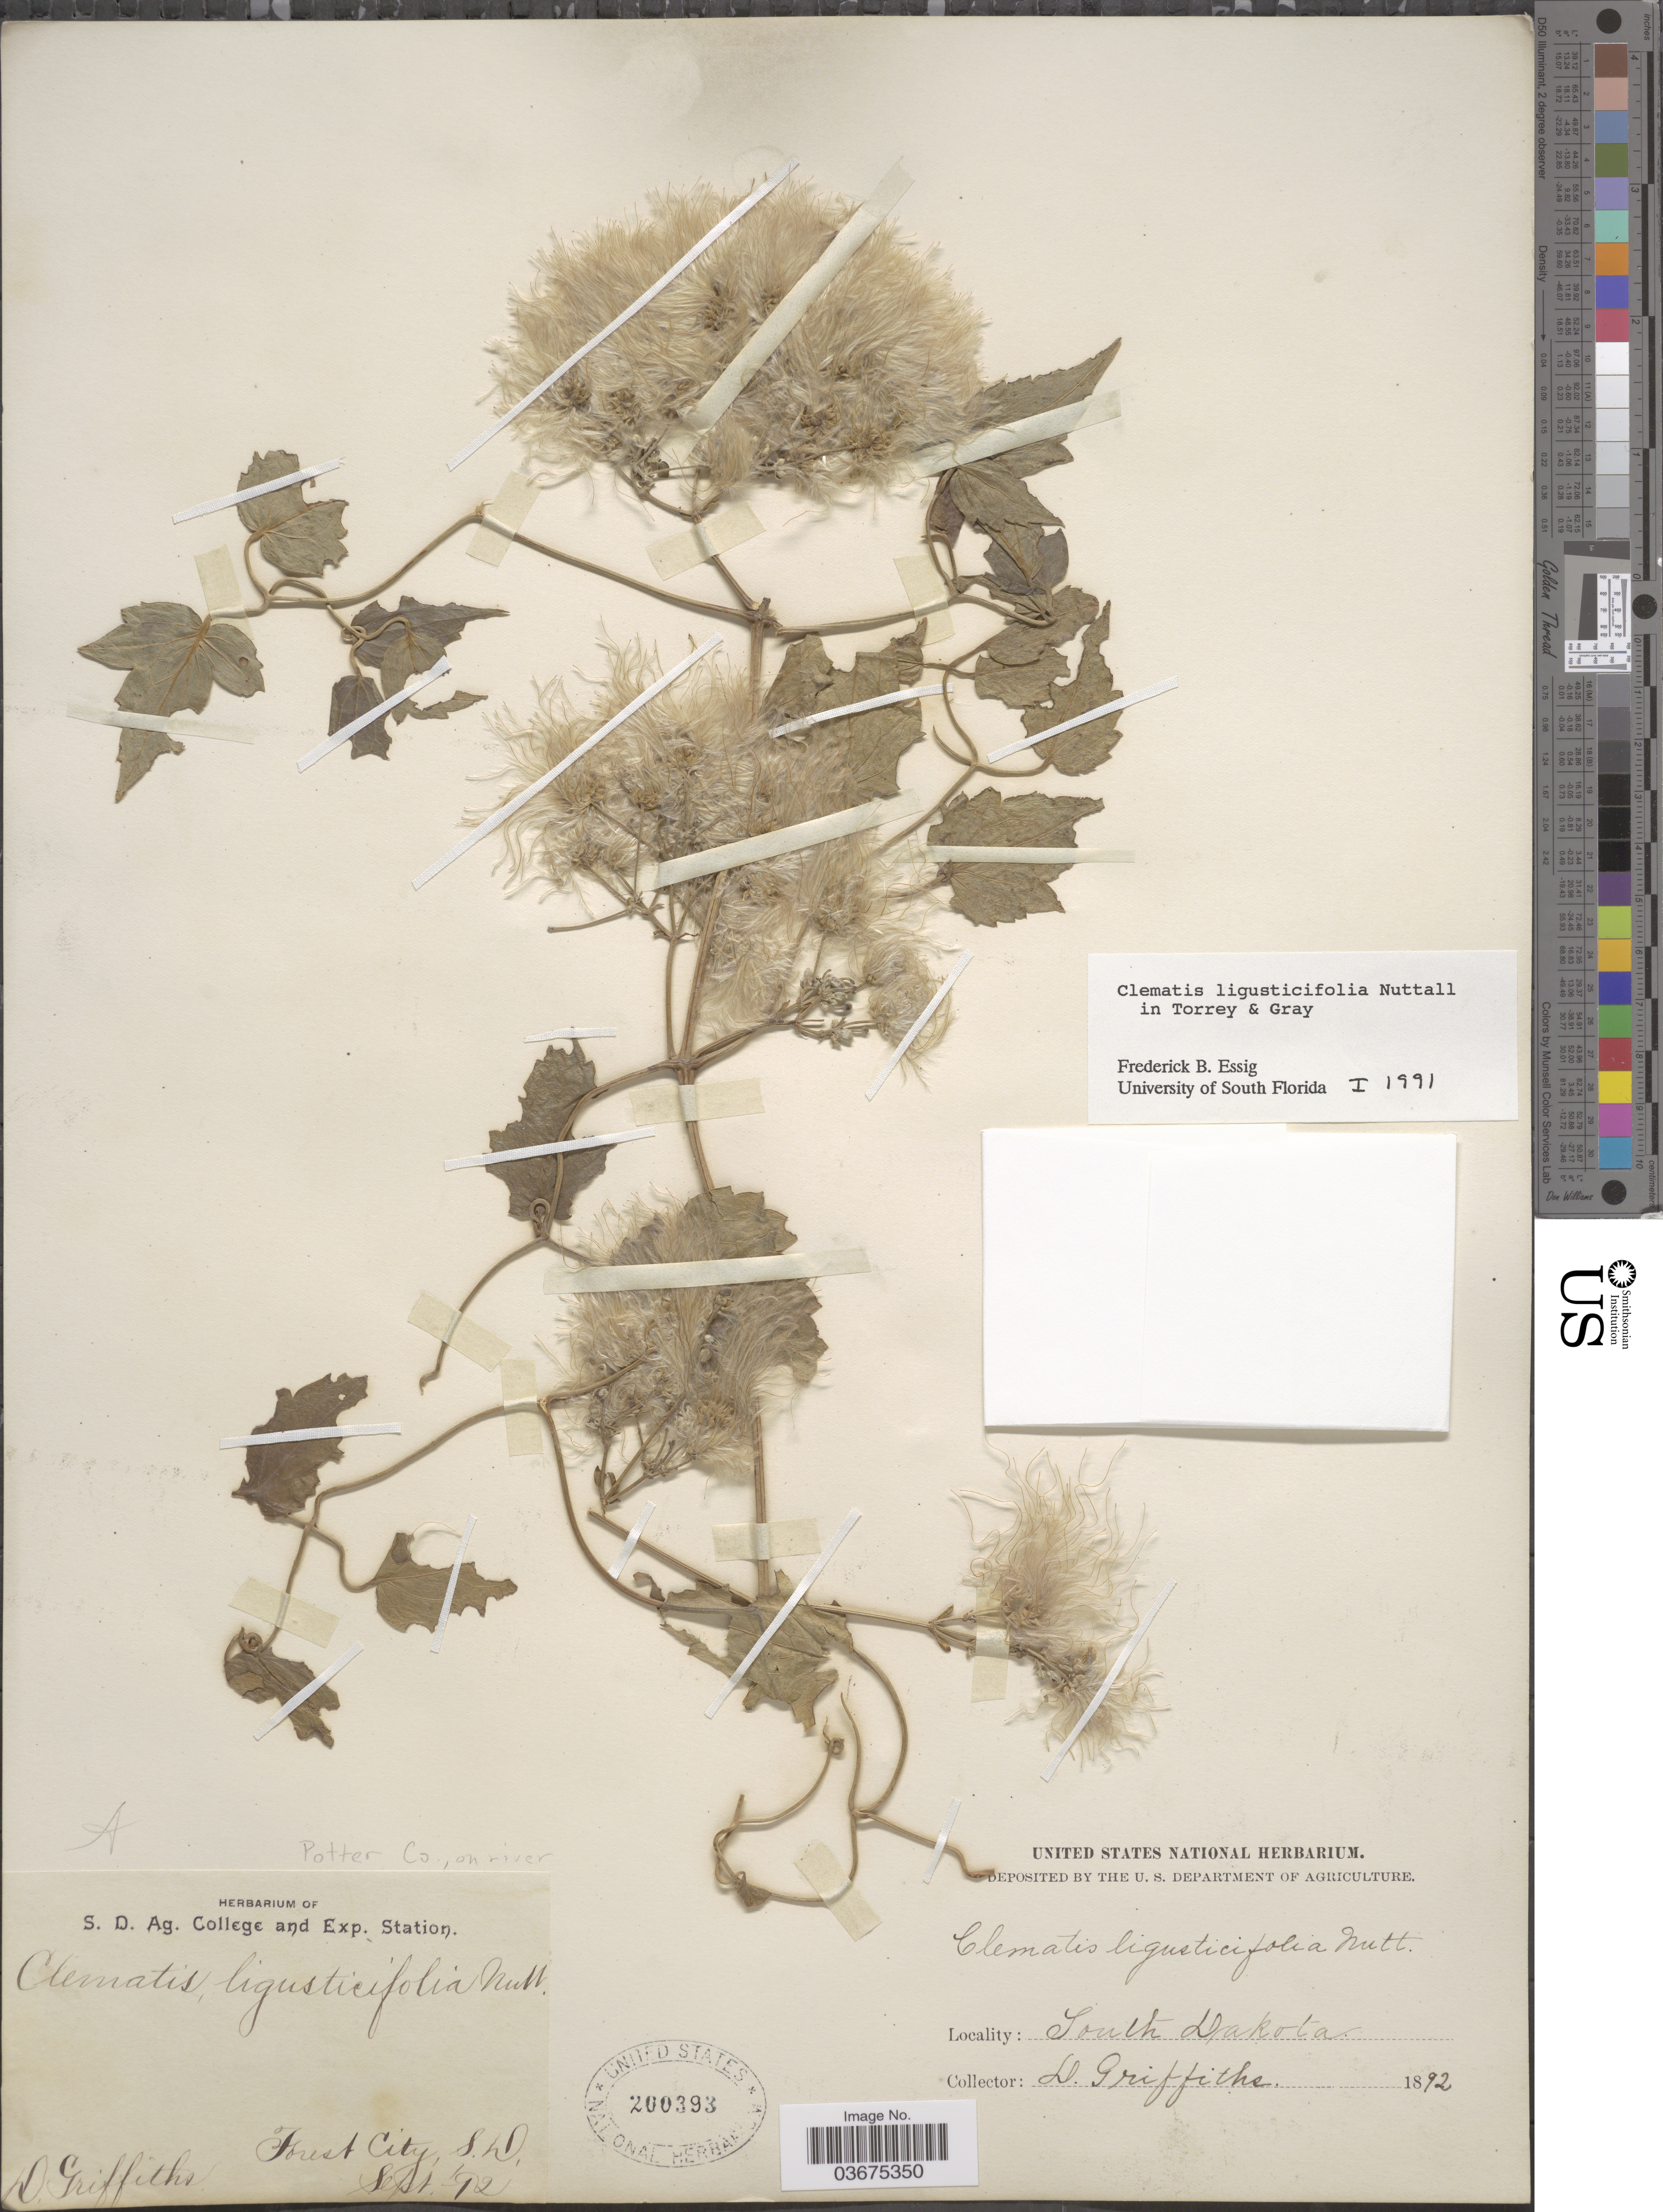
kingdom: Plantae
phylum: Tracheophyta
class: Magnoliopsida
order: Ranunculales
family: Ranunculaceae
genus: Clematis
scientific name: Clematis ligusticifolia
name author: Nutt.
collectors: D. Griffiths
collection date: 1892-09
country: United States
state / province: South Dakota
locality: Forest City. Potter Co., on river.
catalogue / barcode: US 200393